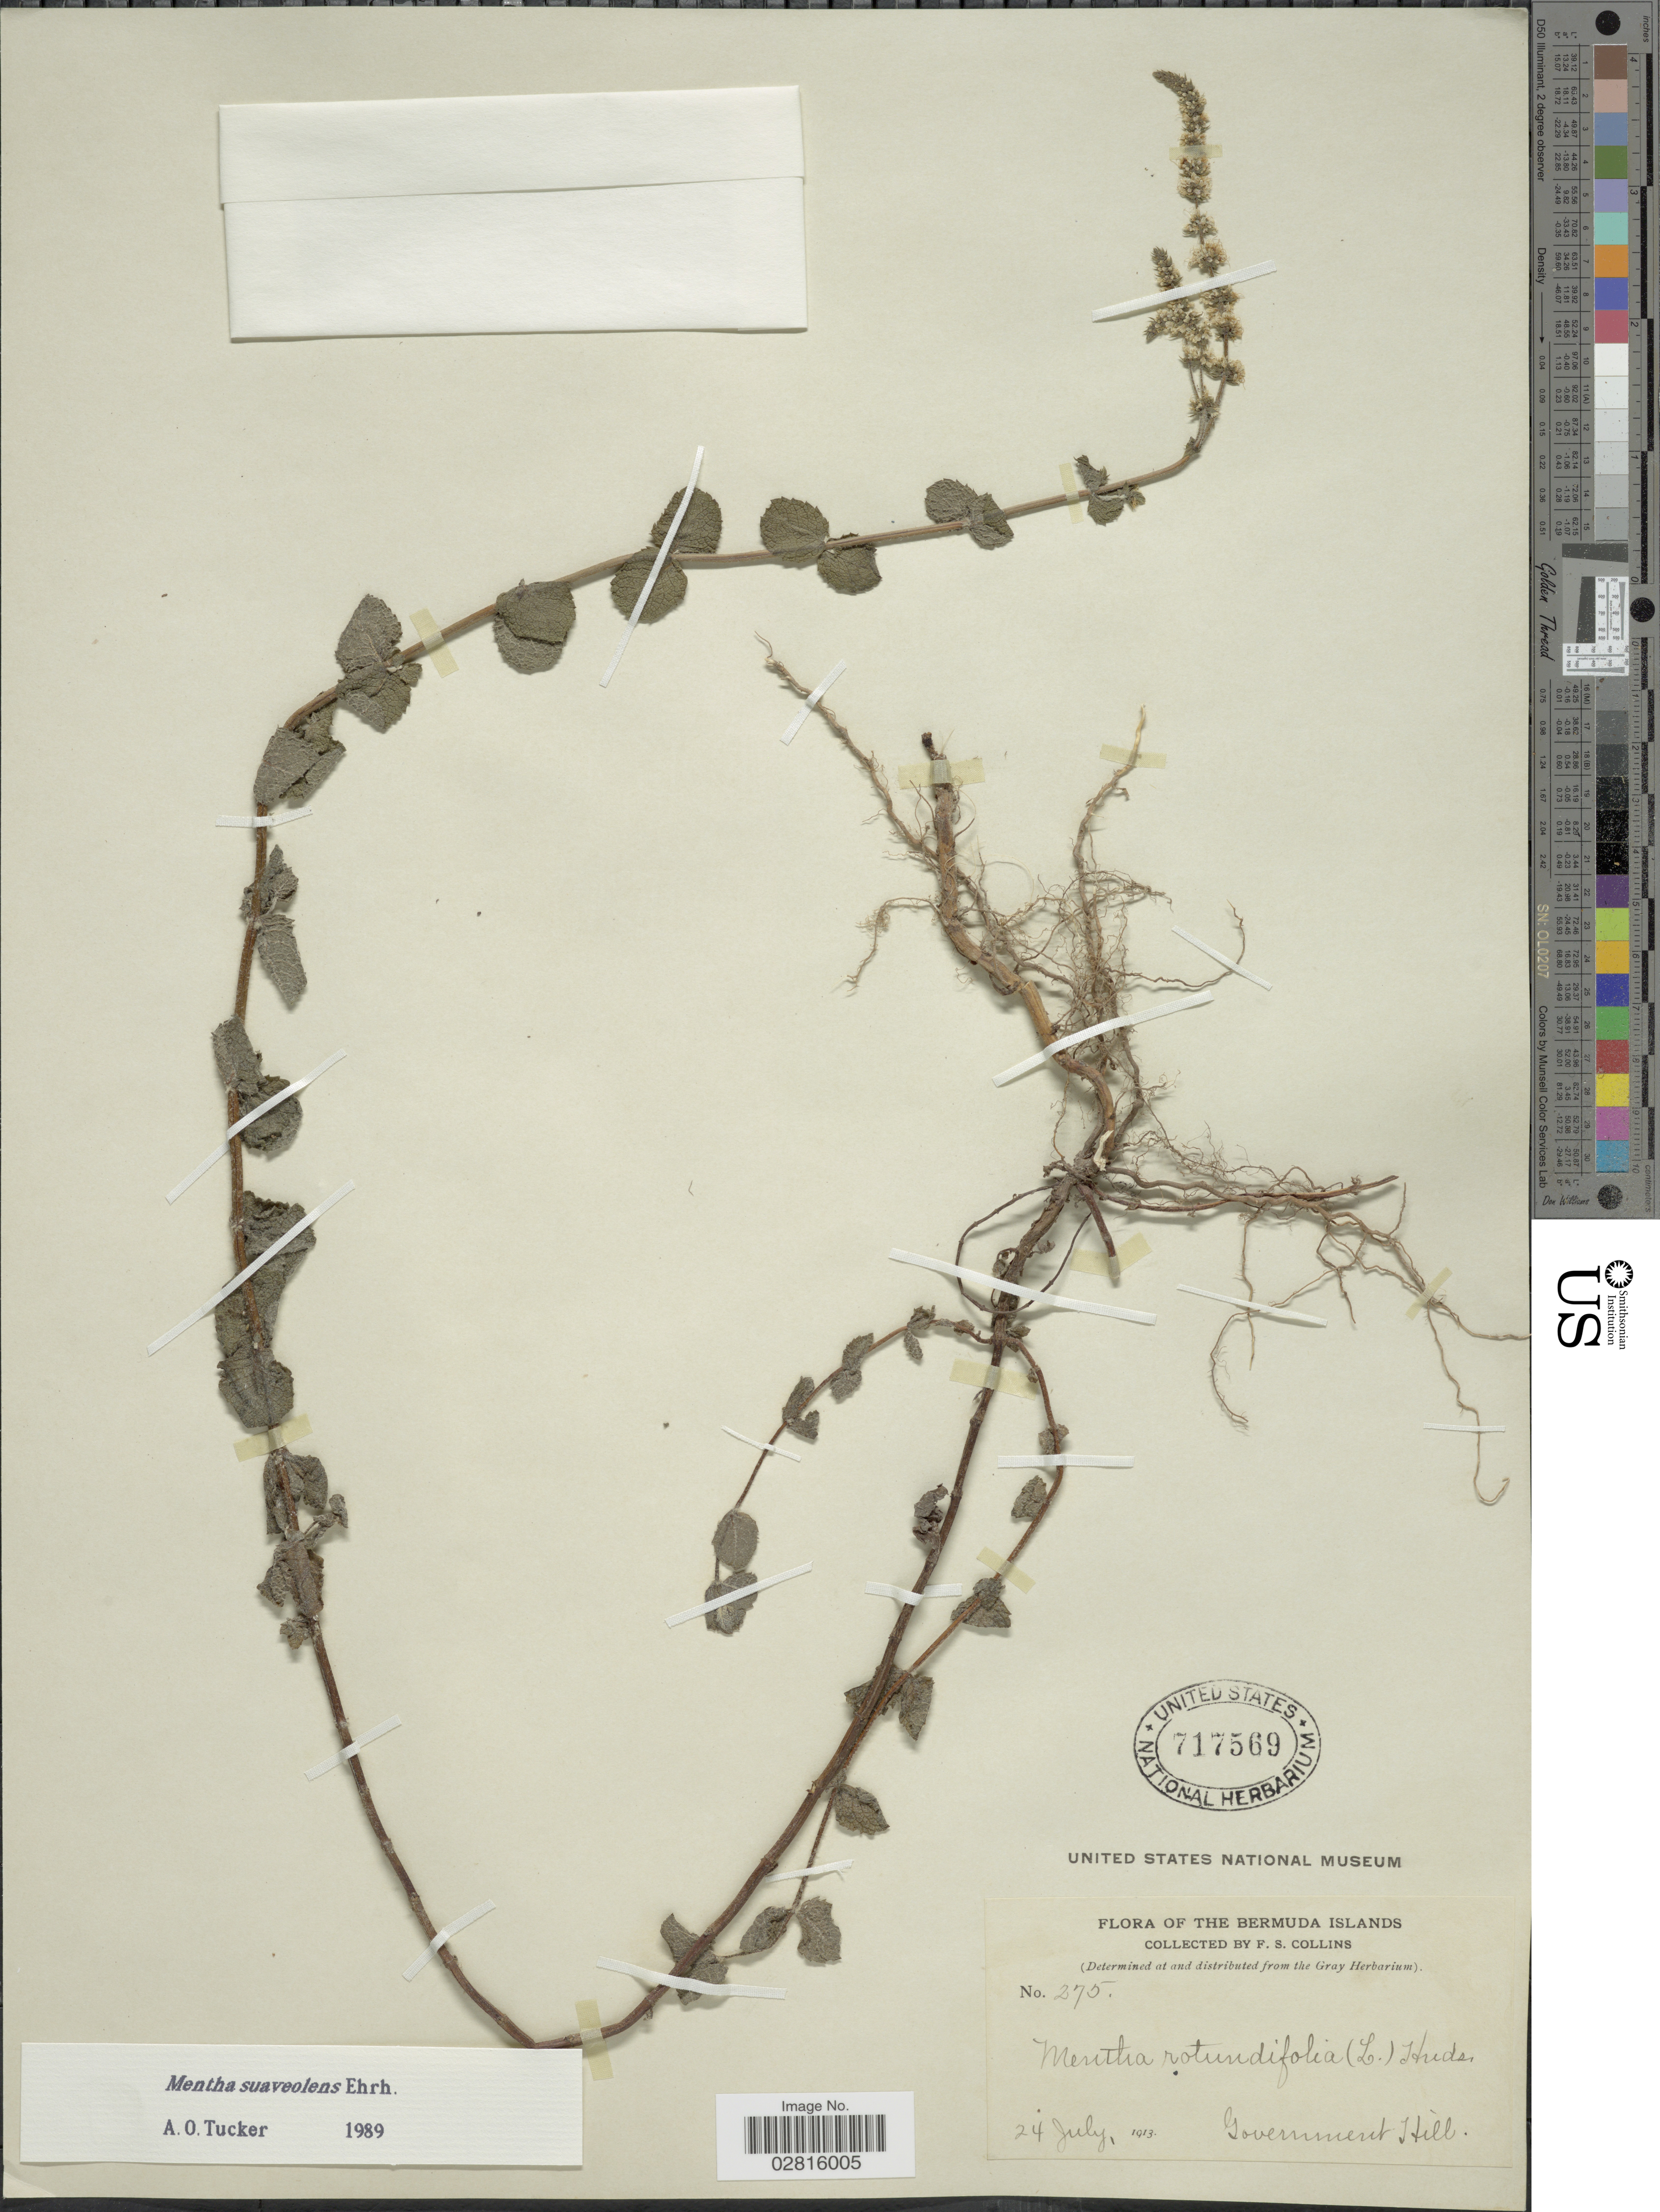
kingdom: Plantae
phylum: Tracheophyta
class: Magnoliopsida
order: Lamiales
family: Lamiaceae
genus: Mentha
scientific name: Mentha suaveolens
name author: Ehrh.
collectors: F. Collins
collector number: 275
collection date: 1913-07-24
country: Bermuda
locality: Bermuda Islands. Government Hill.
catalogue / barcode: US 717569